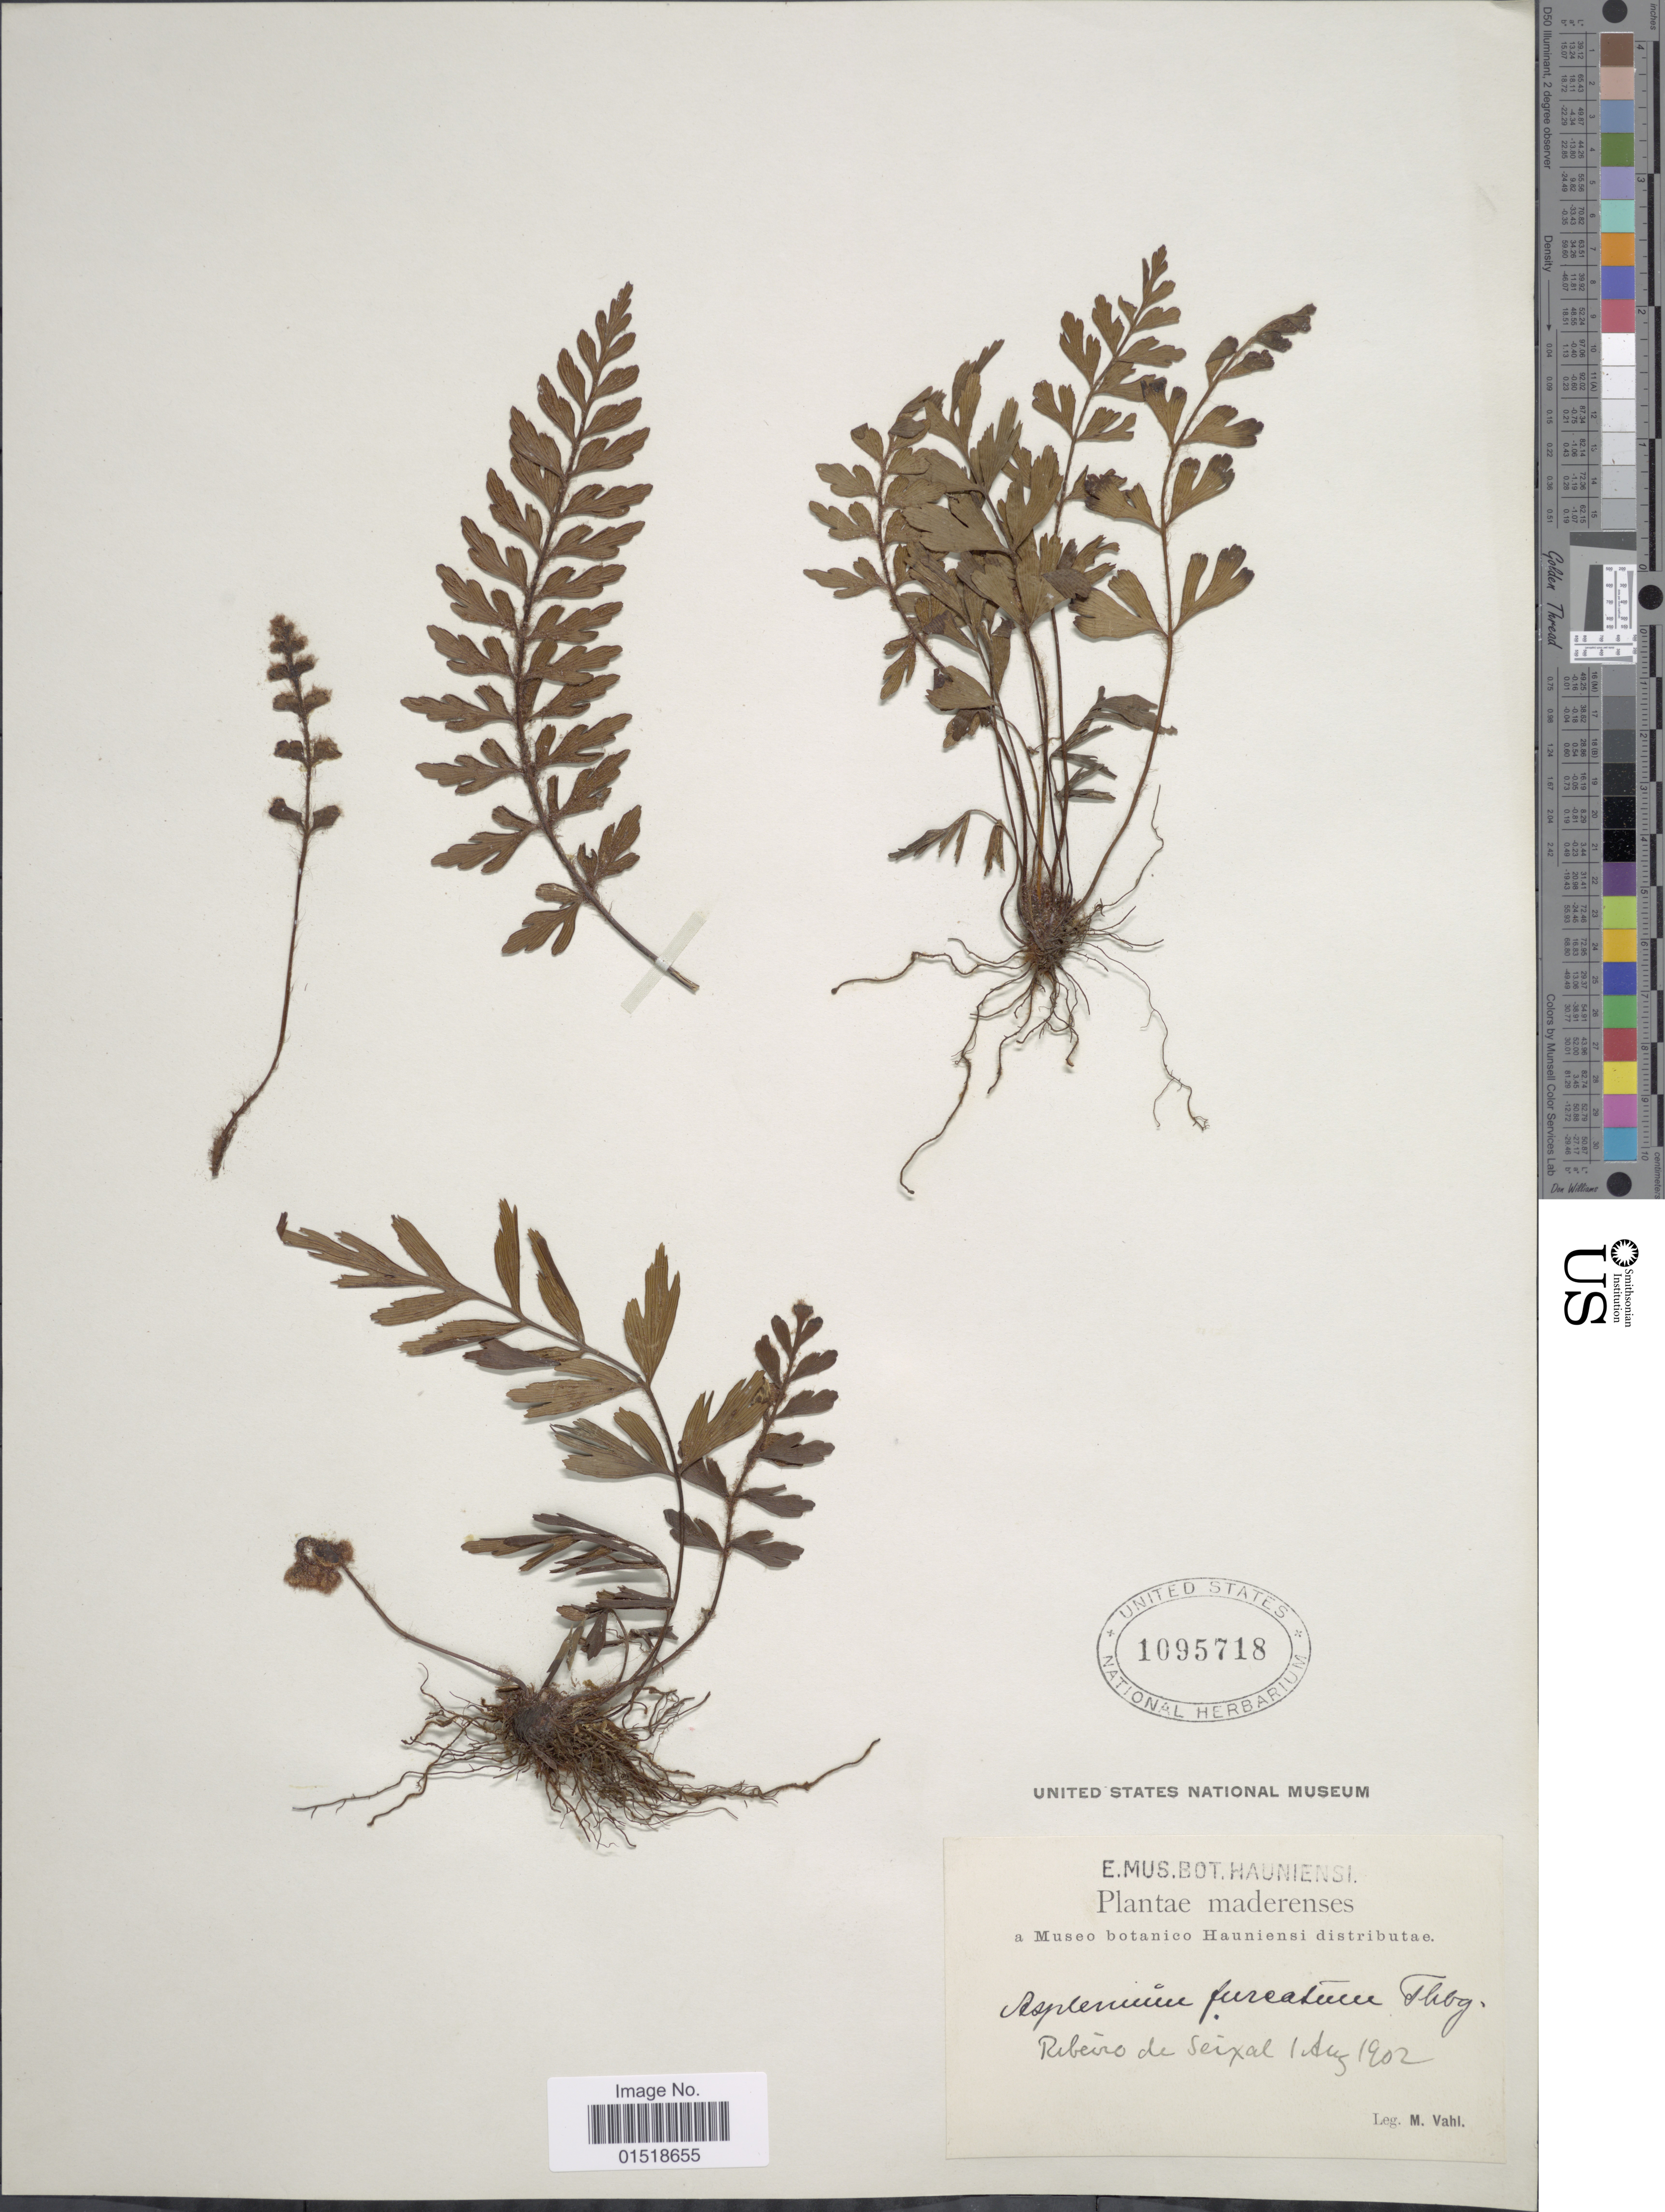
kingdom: Plantae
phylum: Tracheophyta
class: Polypodiopsida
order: Polypodiales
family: Aspleniaceae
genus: Asplenium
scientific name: Asplenium aethiopicum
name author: (Burm. f.) Bech.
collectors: M. Vahl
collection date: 1902-08-01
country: Portugal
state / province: Madeira (Aut. Reg.)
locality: Maderenses. Ribeiro de Seixal. [interpreted]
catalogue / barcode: US 1095718